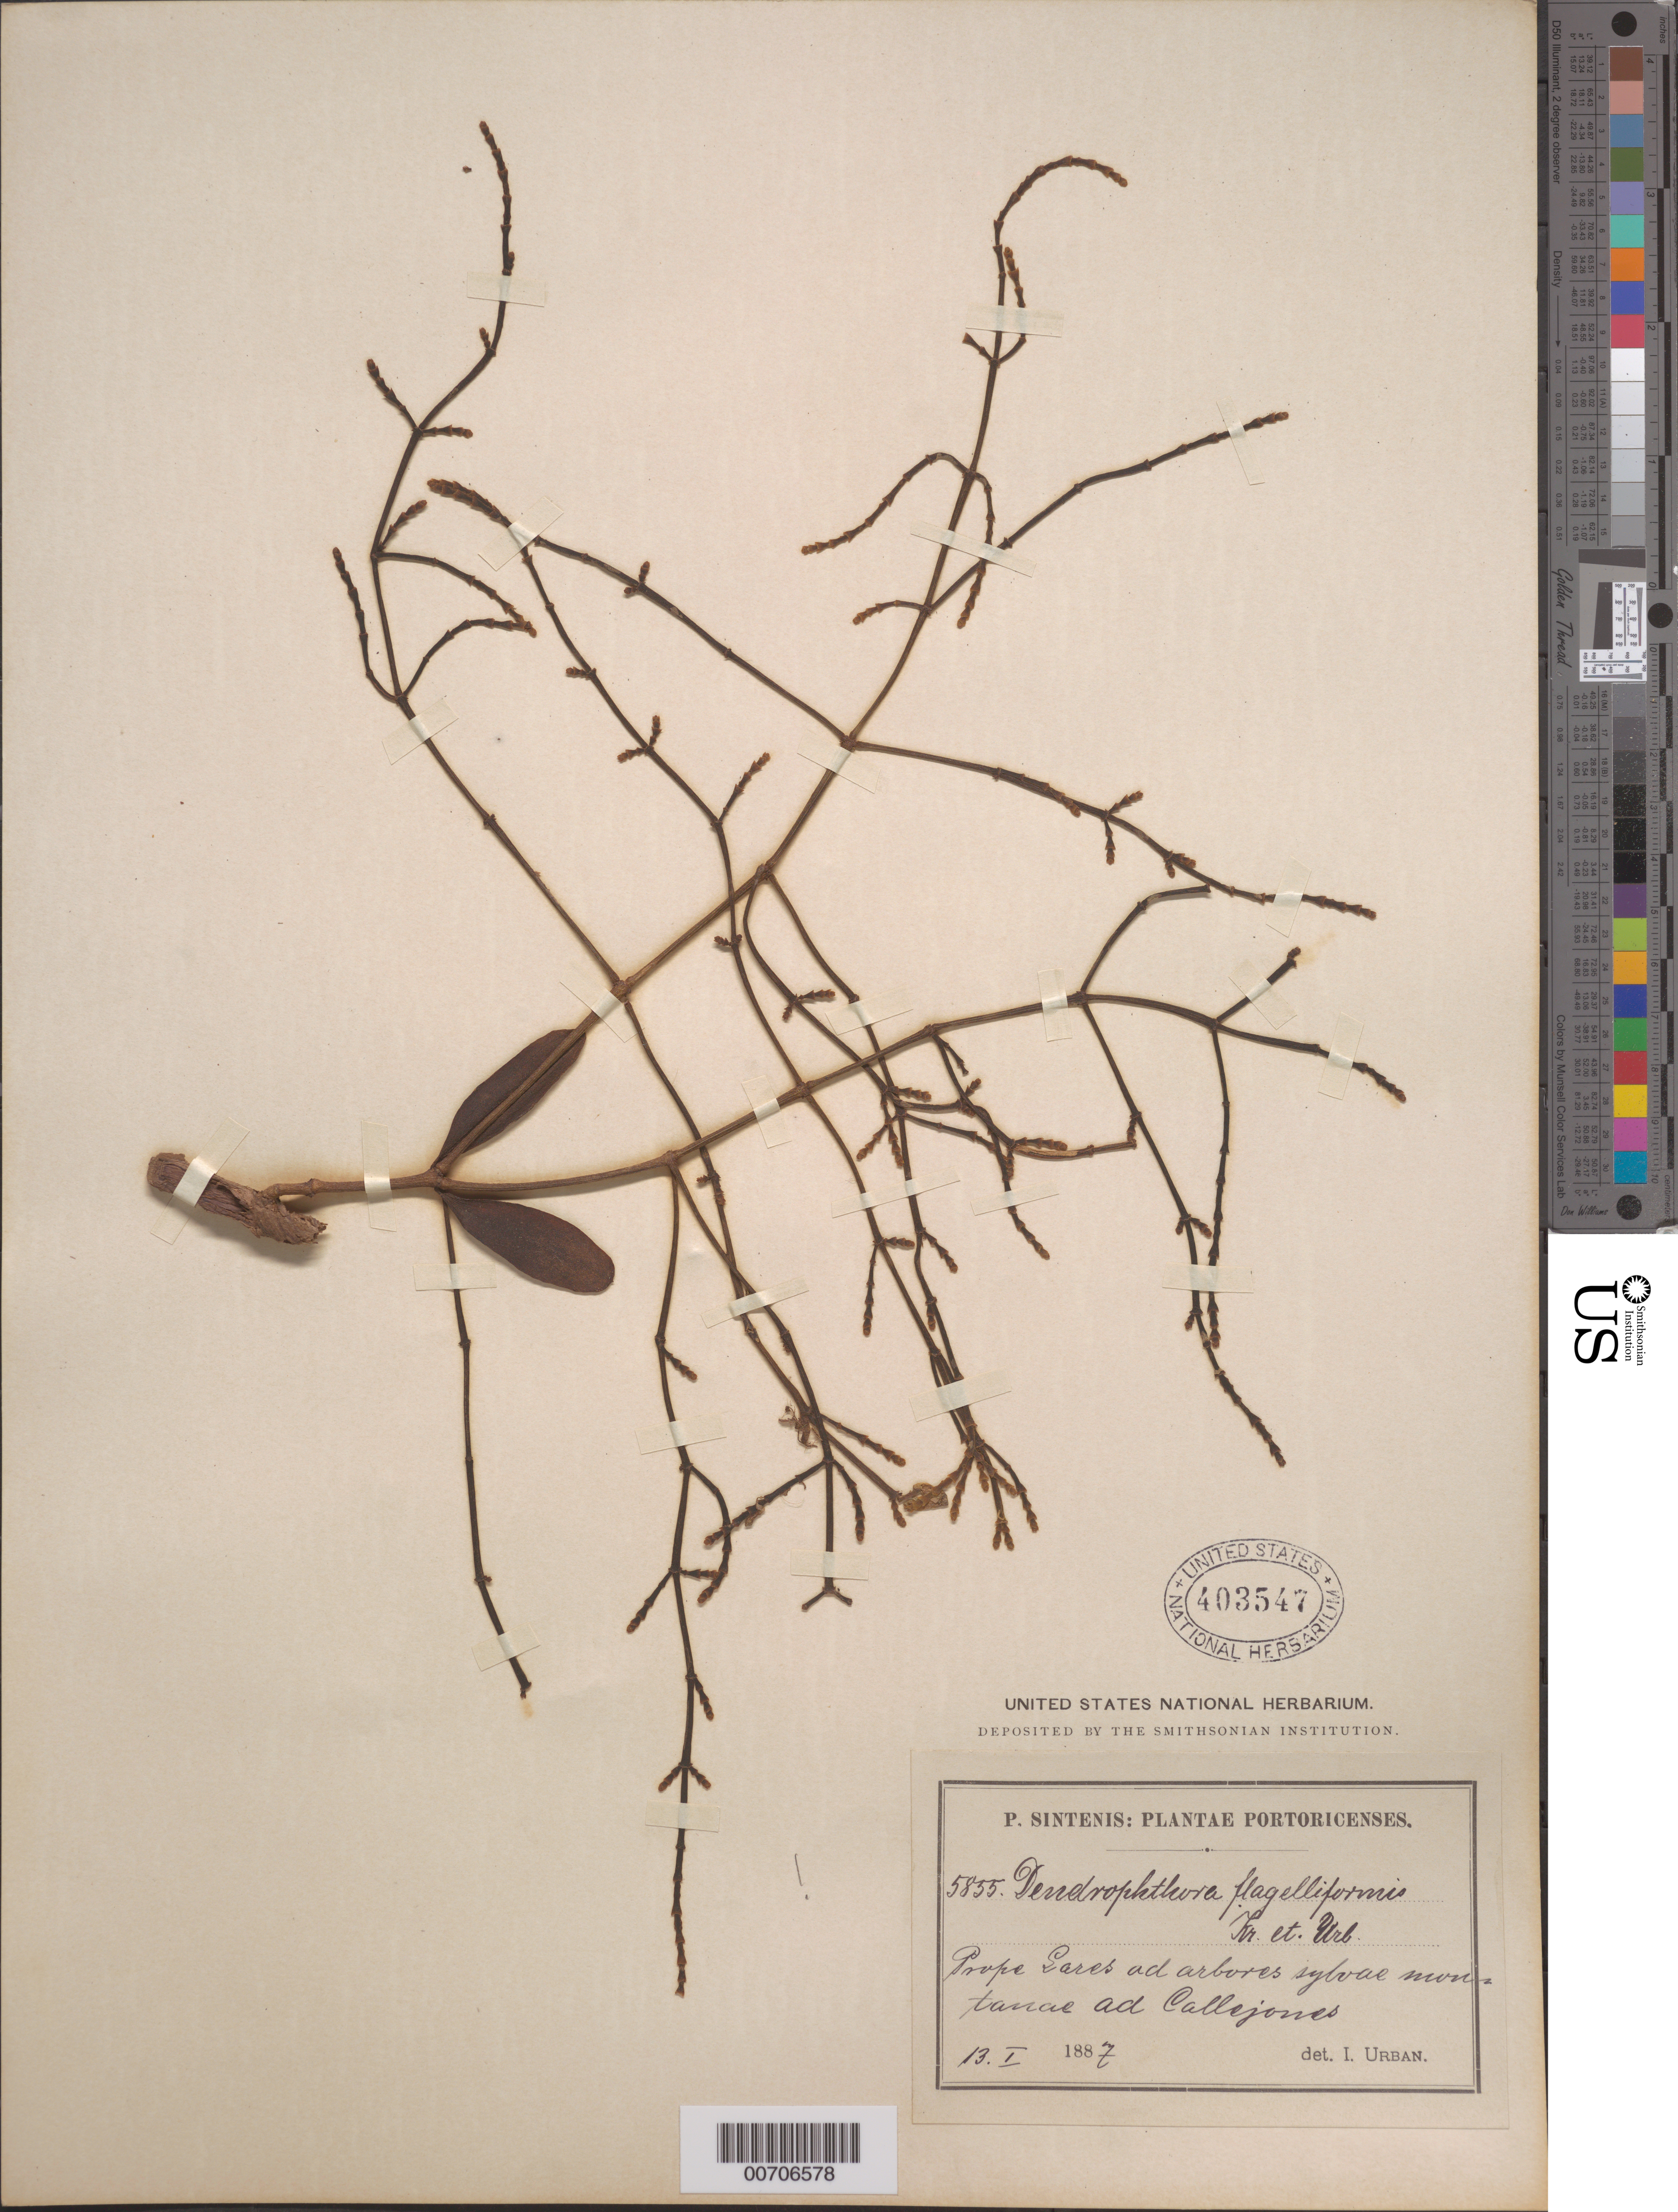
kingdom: Plantae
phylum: Tracheophyta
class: Magnoliopsida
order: Santalales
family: Viscaceae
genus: Dendrophthora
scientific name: Dendrophthora flagelliformis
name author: (Lam.) Krug & Urb.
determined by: Urban, Ignatz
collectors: P. Sintenis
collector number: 5855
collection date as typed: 13 Jan 1887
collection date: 1887-01-13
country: Puerto Rico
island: Greater Antilles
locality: Prope Lares ad arbores sylvae muntanae ad Callejones.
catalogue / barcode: US 403547